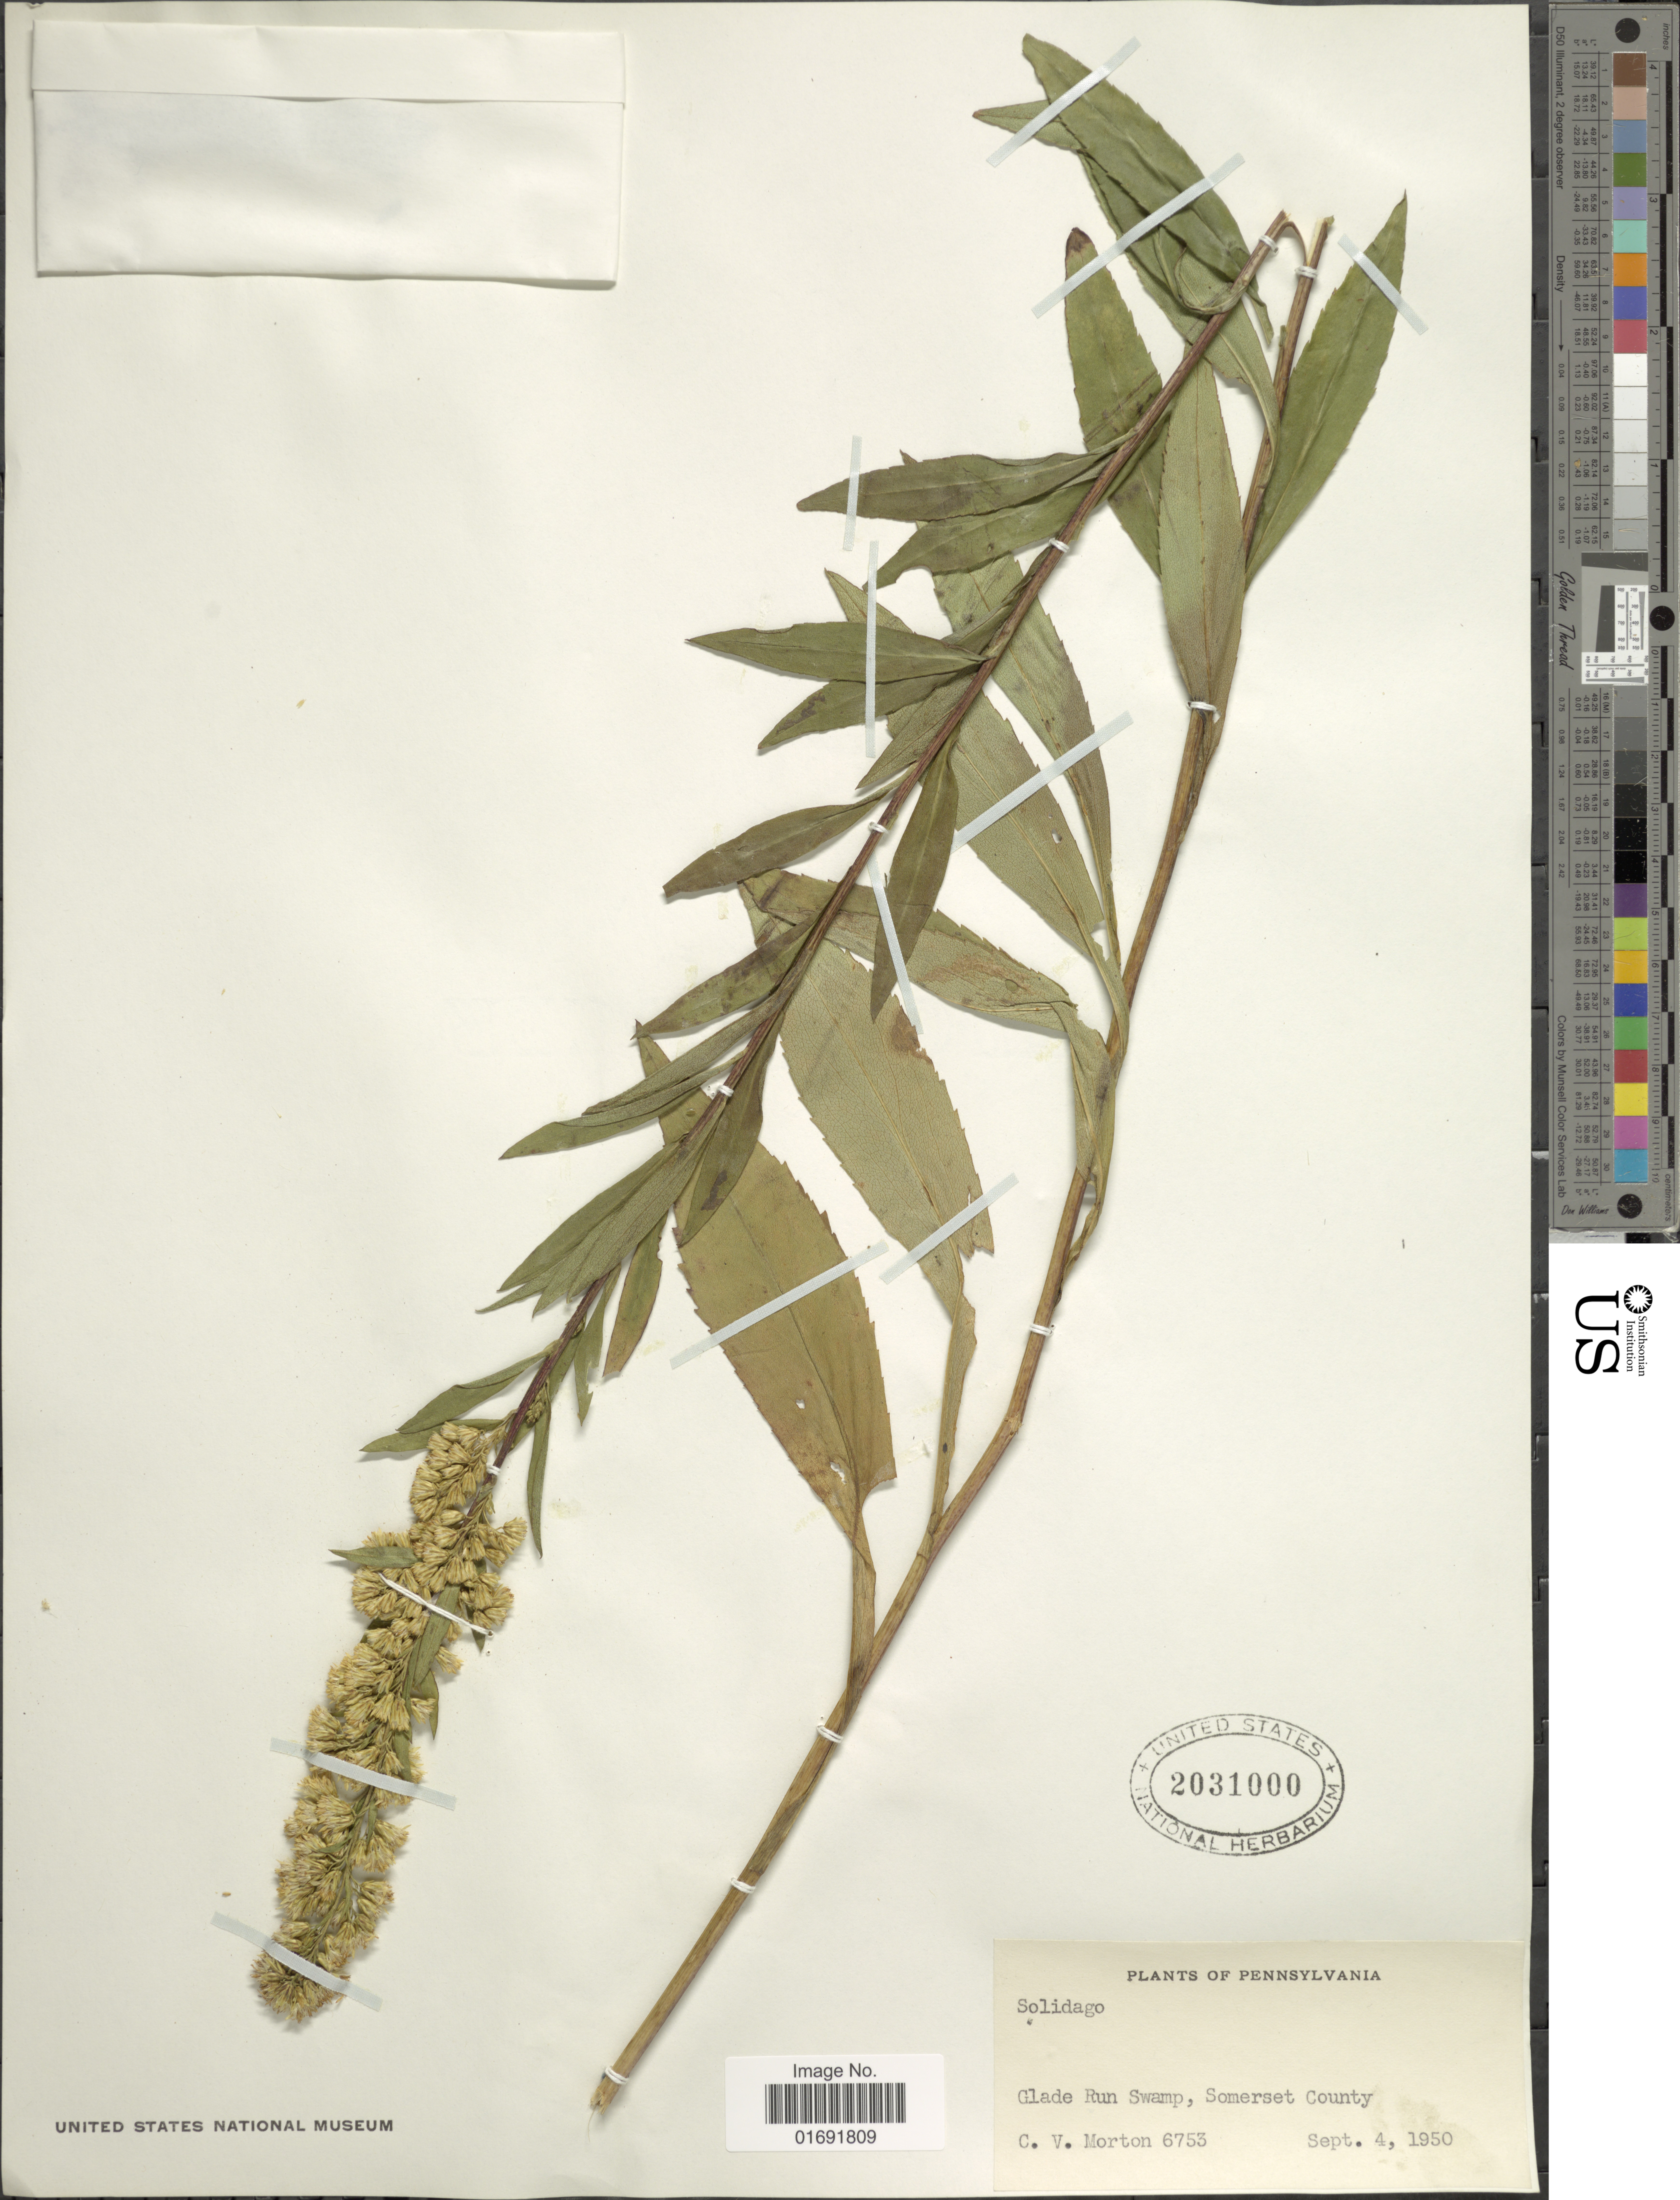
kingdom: Plantae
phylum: Tracheophyta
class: Magnoliopsida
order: Asterales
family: Asteraceae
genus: Solidago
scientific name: Solidago sp.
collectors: C. V. Morton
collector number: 6753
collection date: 1950-09-04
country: United States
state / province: Pennsylvania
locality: Glade Run Swamp, Somerset County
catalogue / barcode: US 2031000